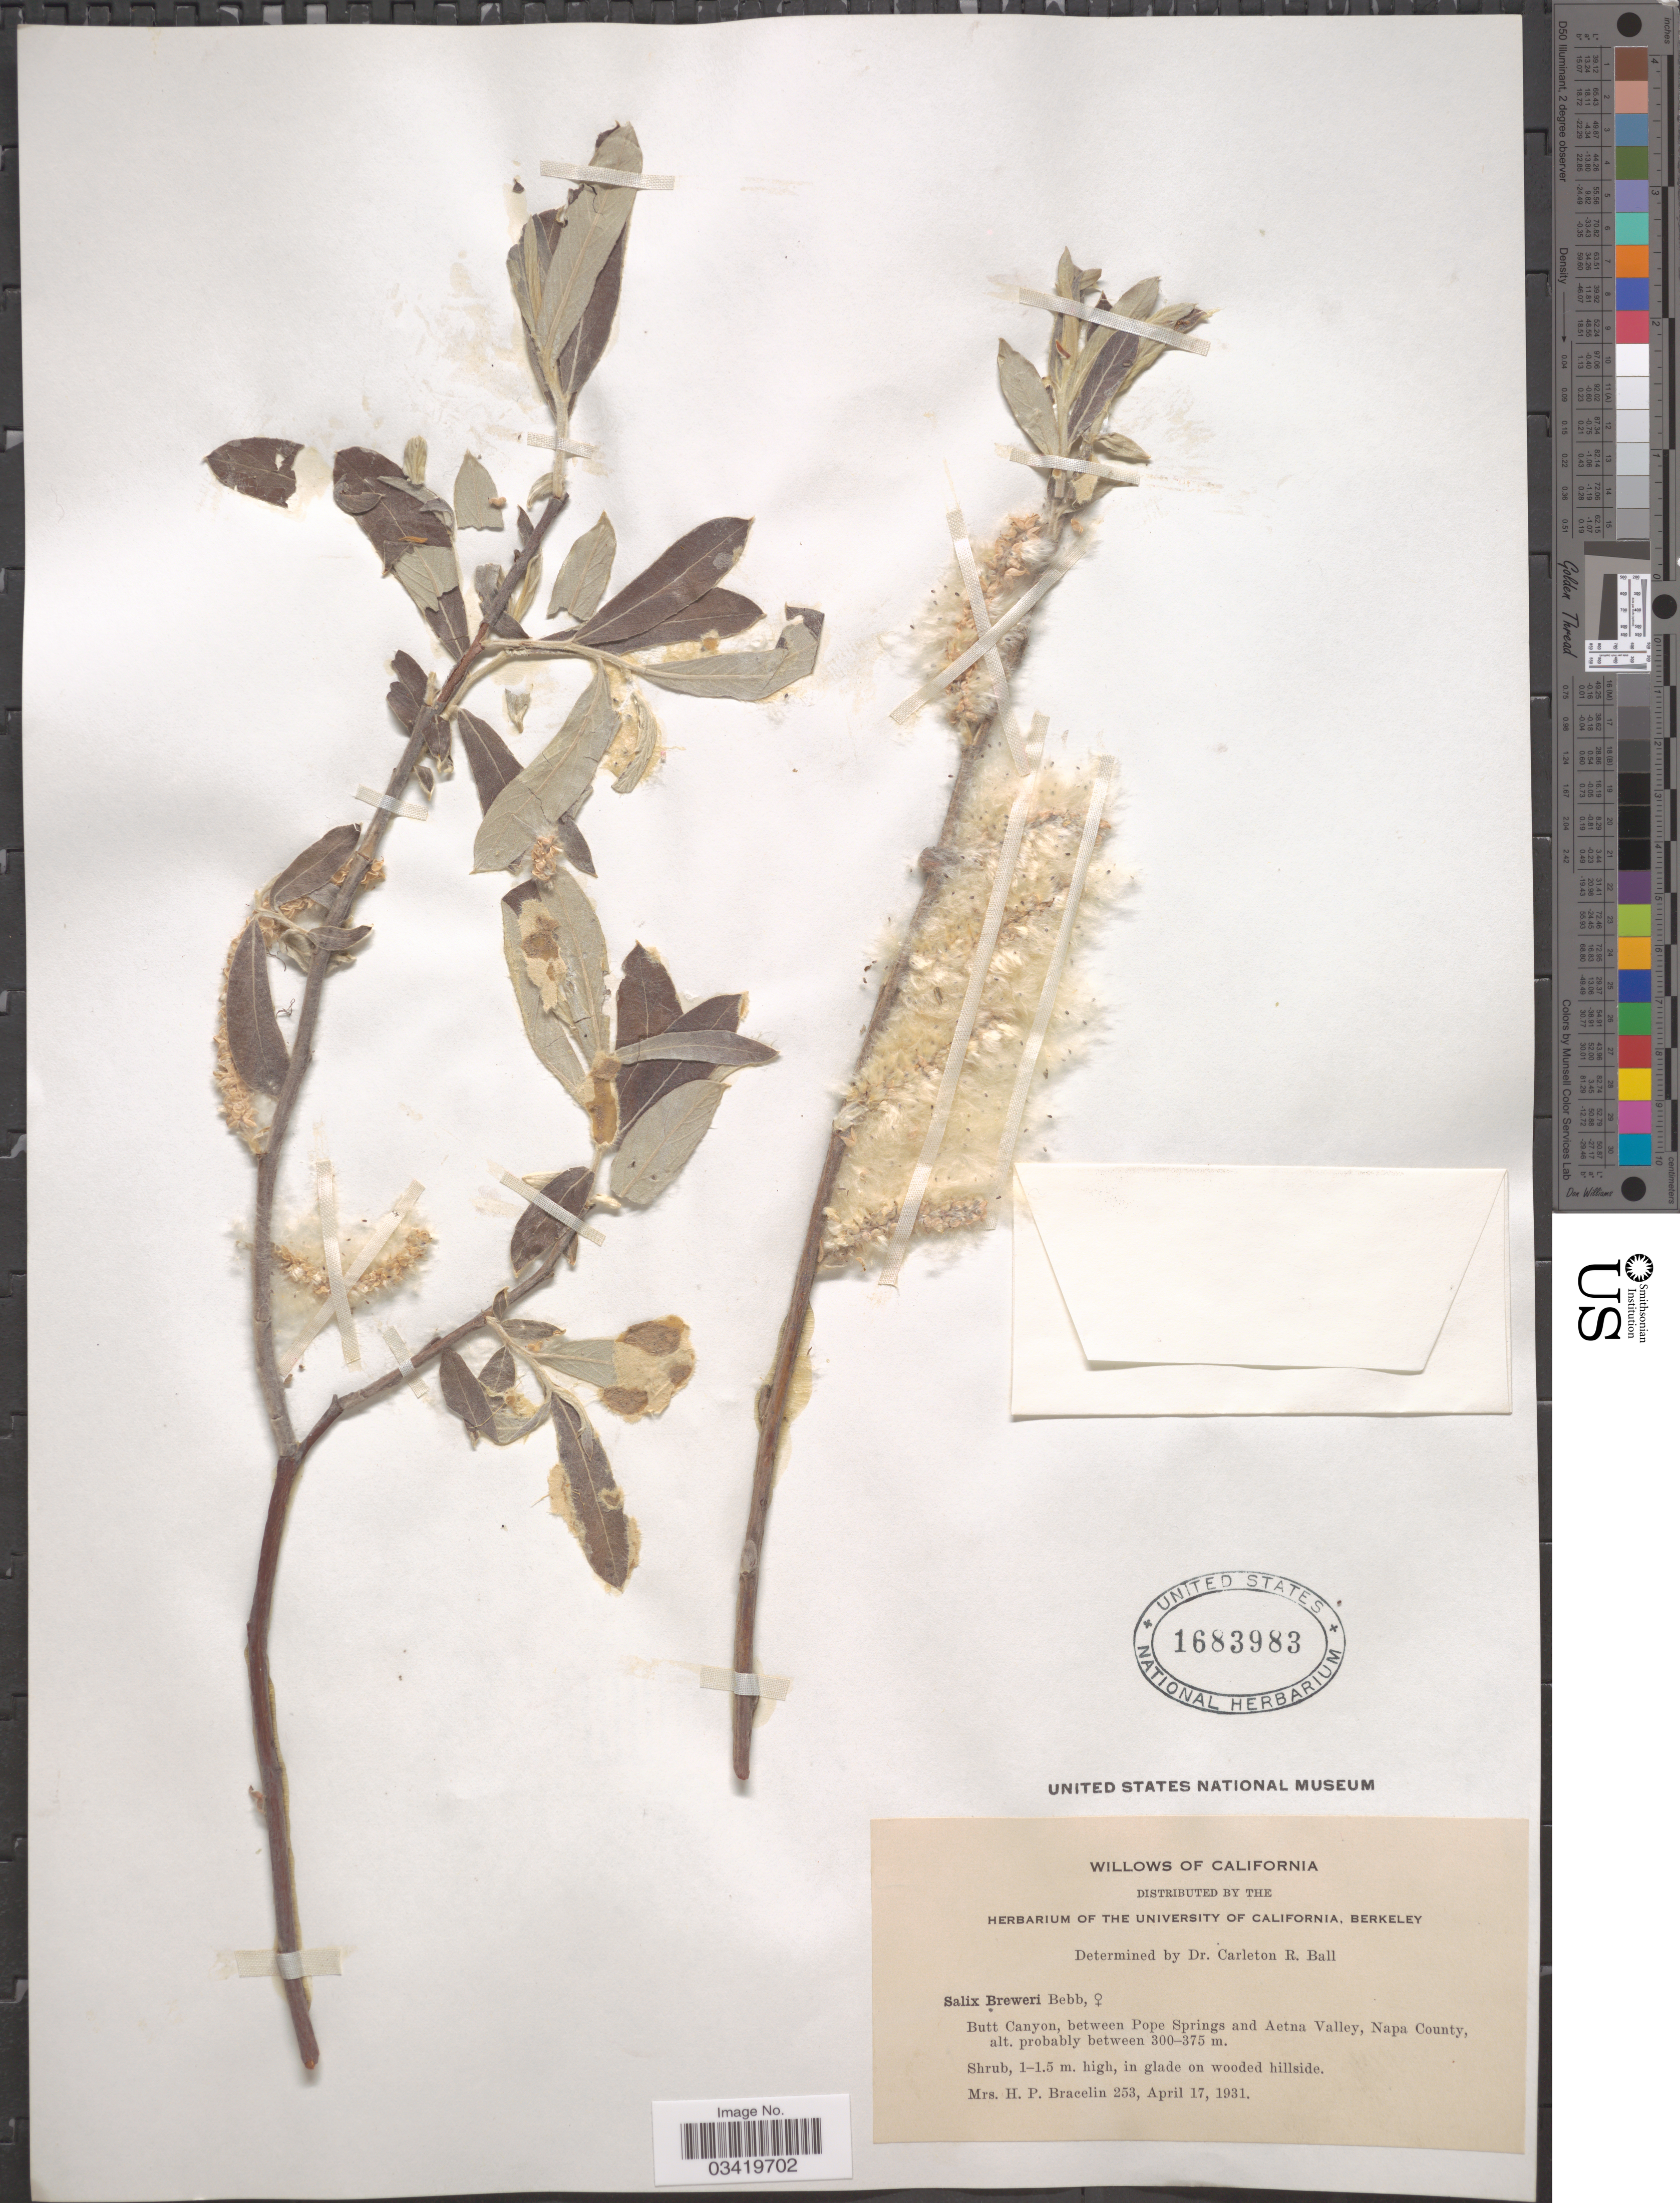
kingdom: Plantae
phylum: Tracheophyta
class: Magnoliopsida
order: Malpighiales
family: Salicaceae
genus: Salix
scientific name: Salix breweri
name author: Bebb in S. Watson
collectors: H. Bracelin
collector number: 253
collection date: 1931-04-17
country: United States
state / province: California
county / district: Napa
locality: Butt Canyon, between Pope Springs and Aetna Valley, Napa County.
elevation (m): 300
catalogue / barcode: US 1683983